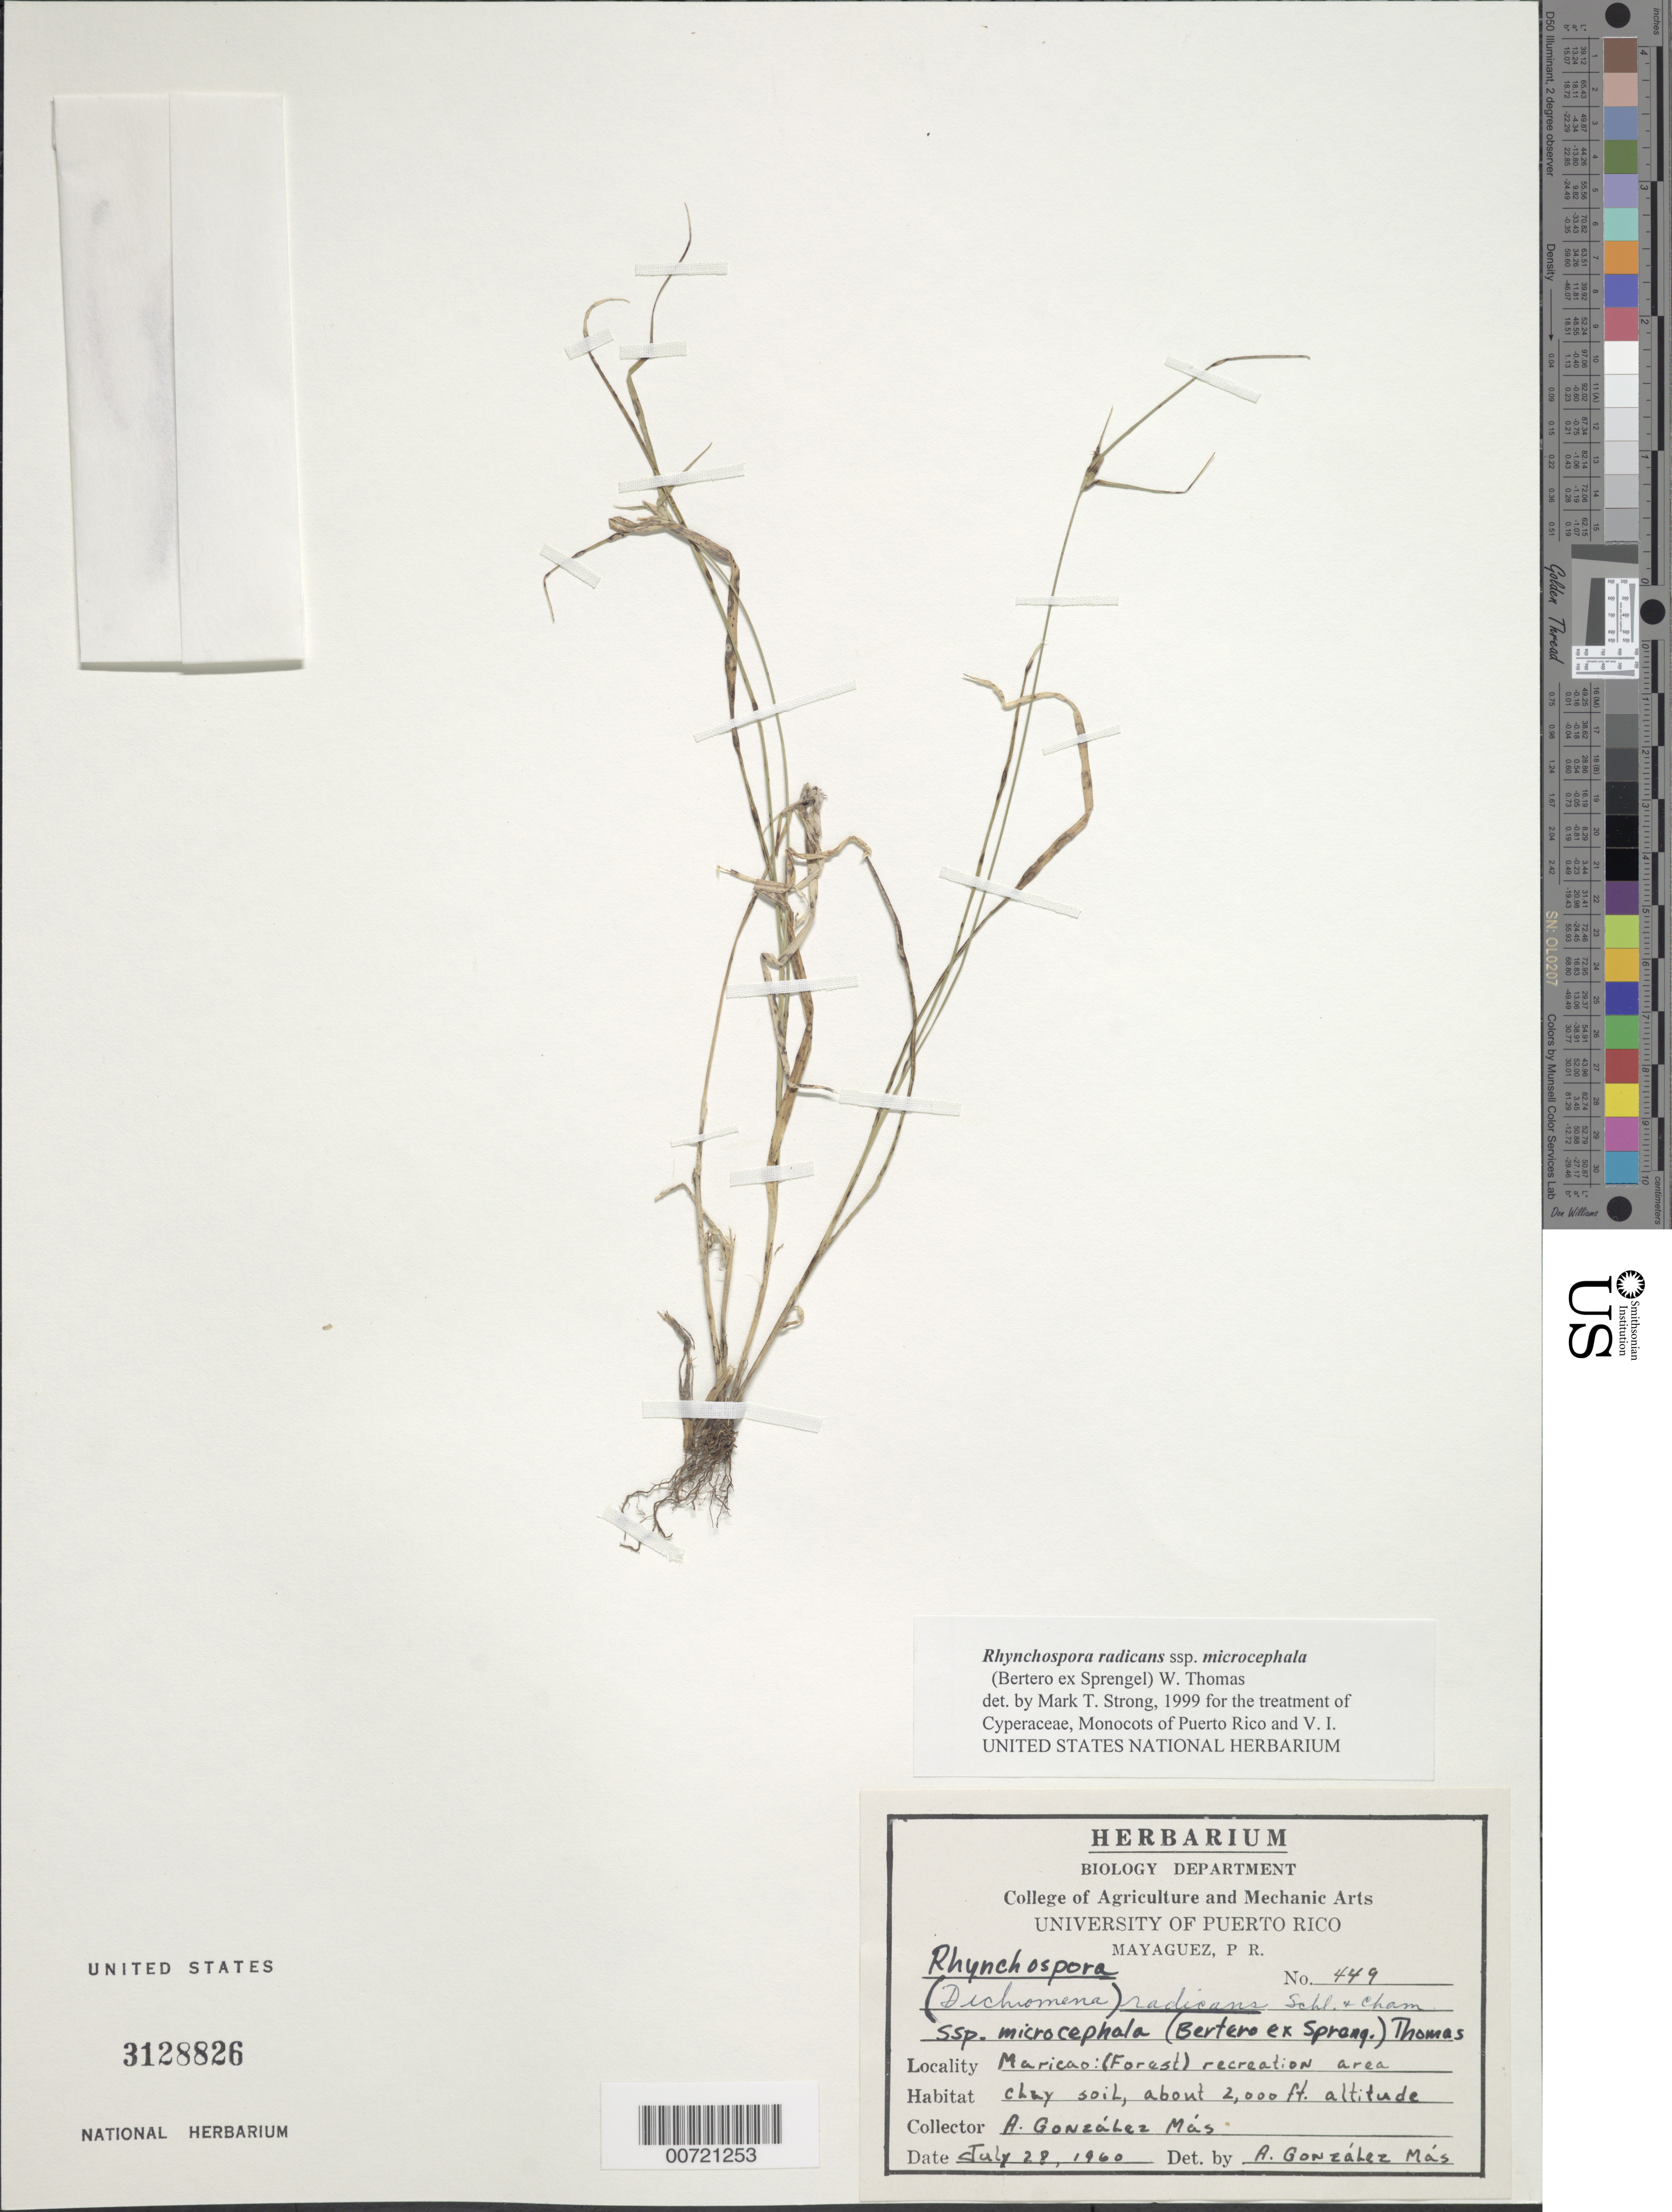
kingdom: Plantae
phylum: Tracheophyta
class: Liliopsida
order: Poales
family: Cyperaceae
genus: Rhynchospora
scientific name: Rhynchospora radicans subsp. microcephala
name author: (Bertero ex Spreng.) W.W. Thomas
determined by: Strong, M. T., (US), Smithsonian Institution - National Museum of Natural History (UNITED STATES)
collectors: A. González Más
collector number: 449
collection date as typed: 28 Jul 1960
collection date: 1960-07-28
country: Puerto Rico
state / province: Maricao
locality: Maricao Forest recreation area.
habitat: Clay soil.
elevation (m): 610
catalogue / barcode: US 3128826